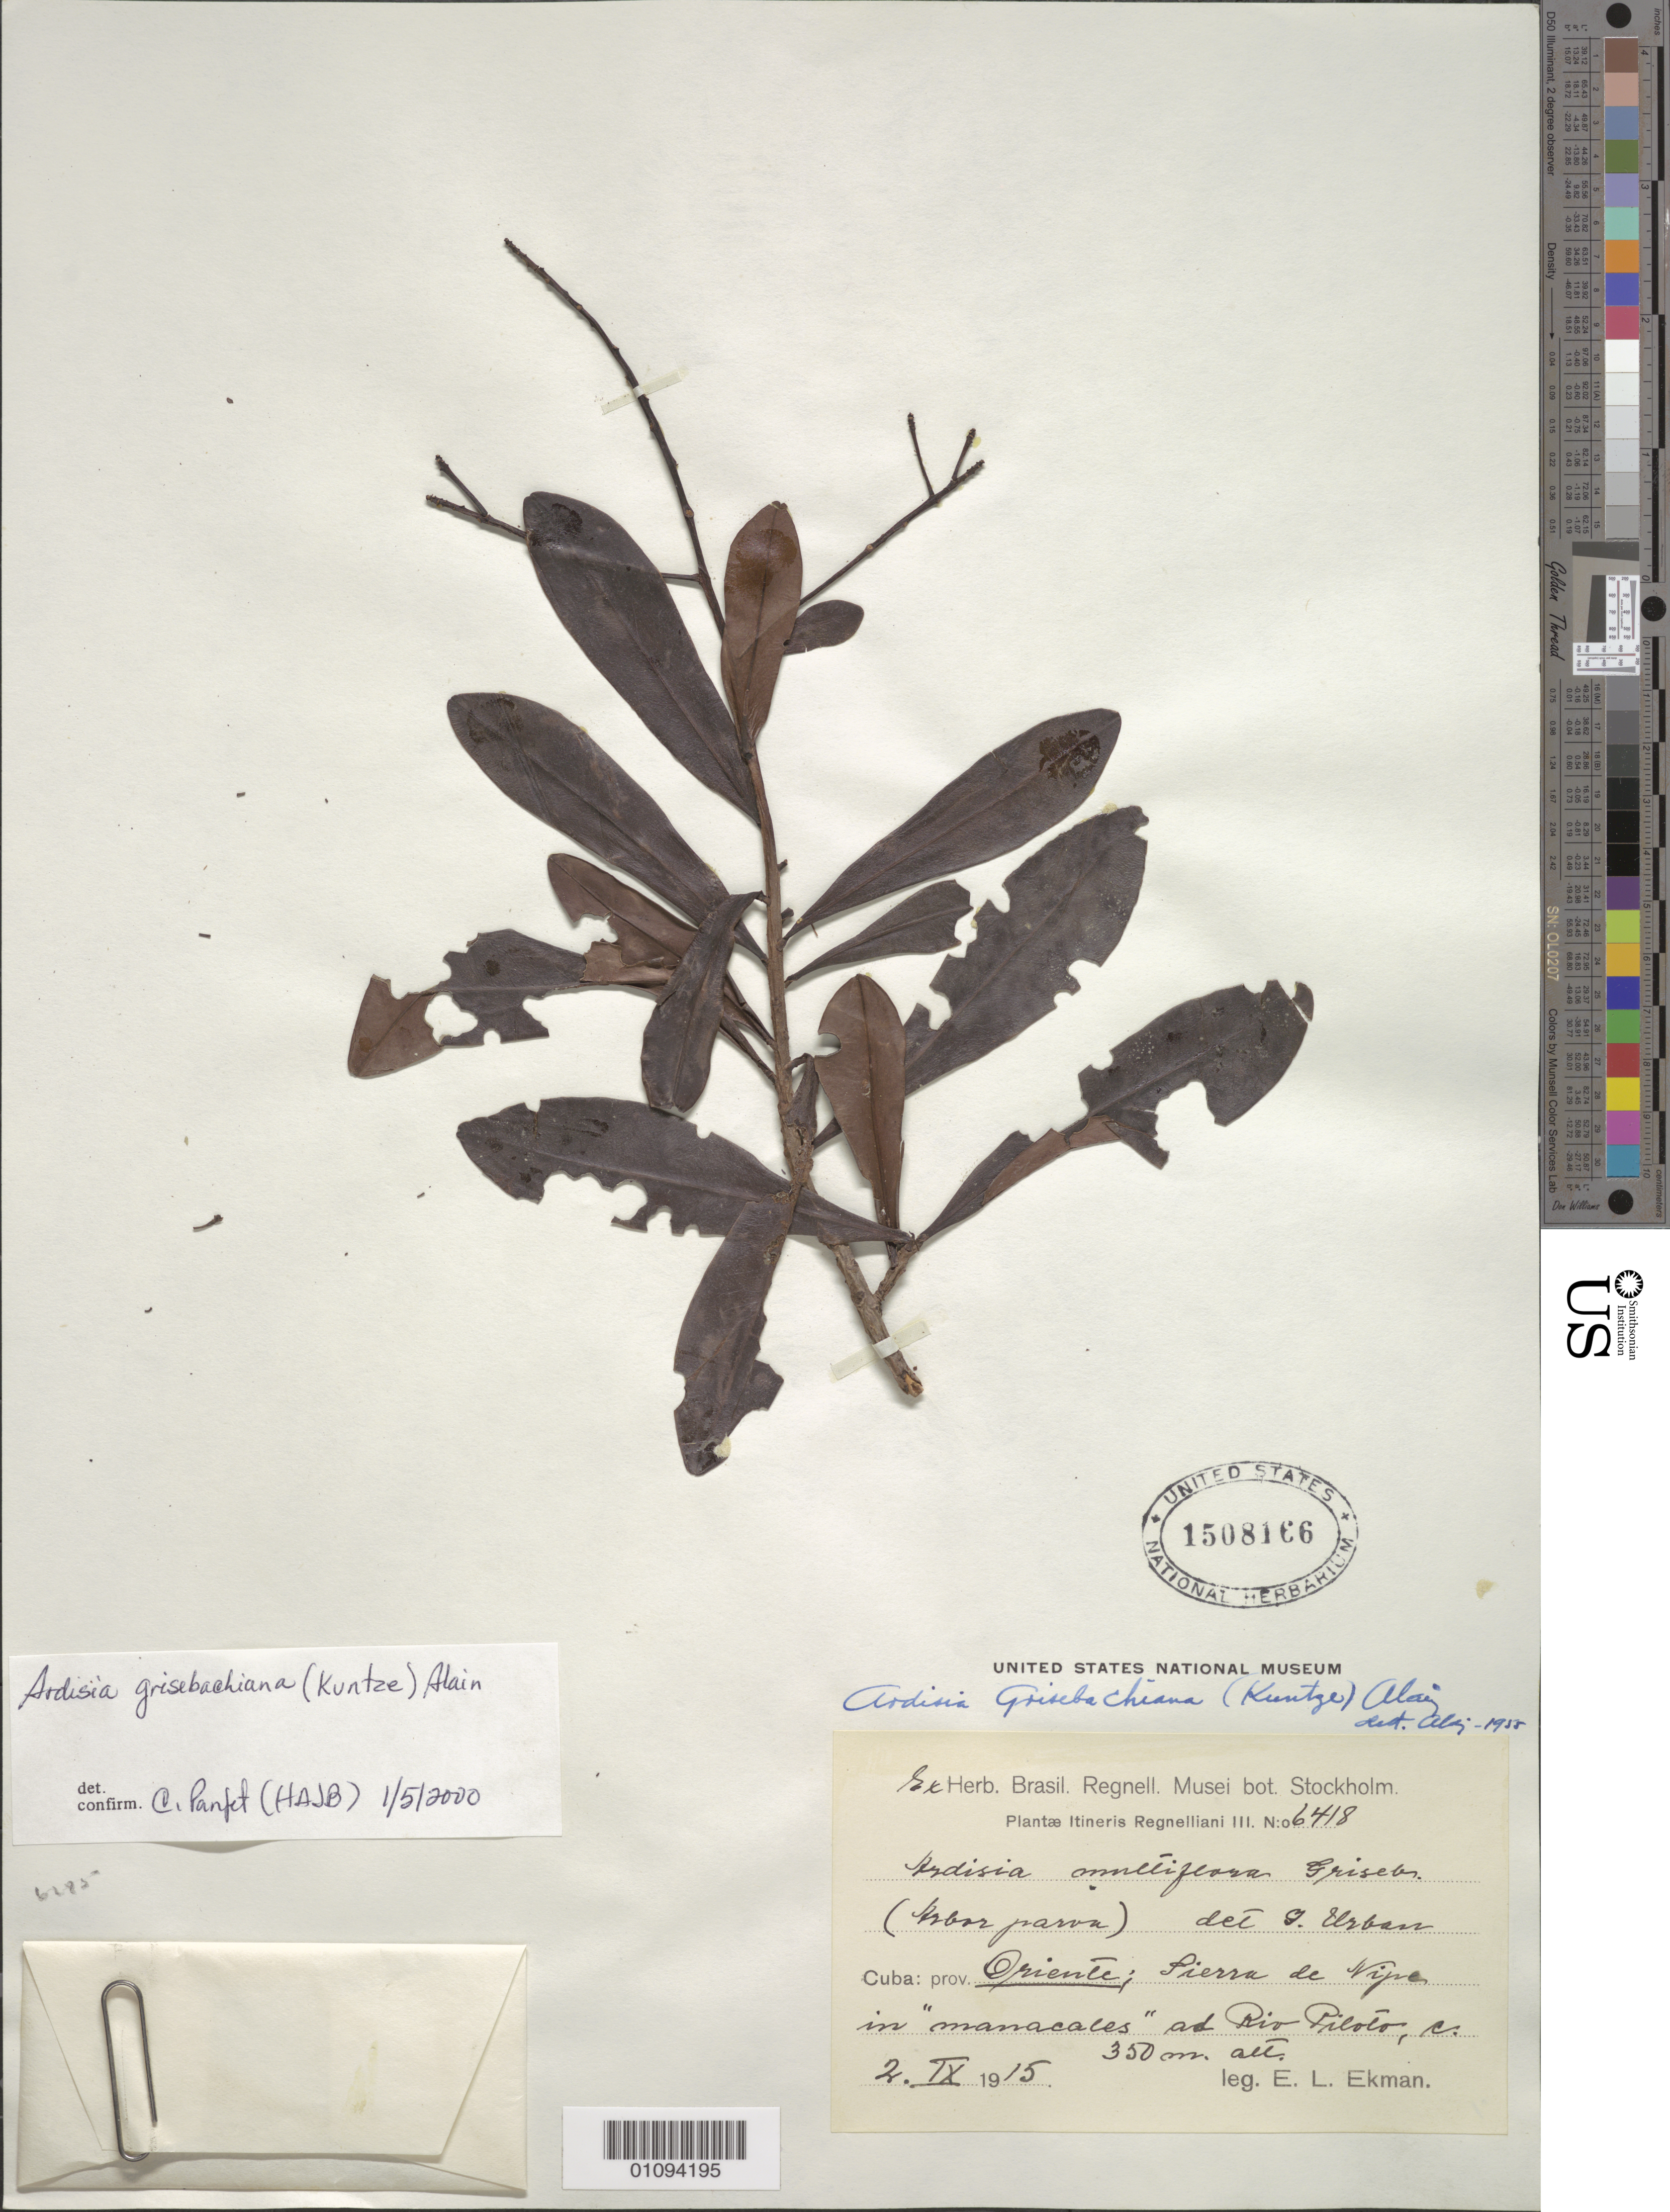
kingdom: Plantae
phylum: Tracheophyta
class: Magnoliopsida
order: Ericales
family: Primulaceae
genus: Ardisia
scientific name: Ardisia grisebachiana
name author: (Kuntze) Alain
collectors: E. L. Ekman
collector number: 6418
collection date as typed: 02 Sep 1915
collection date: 1915-09-02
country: Cuba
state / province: Oriente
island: Cuba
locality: Sierra de Vigue in "manacales" and Rio Piloto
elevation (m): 350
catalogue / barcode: US 1508166